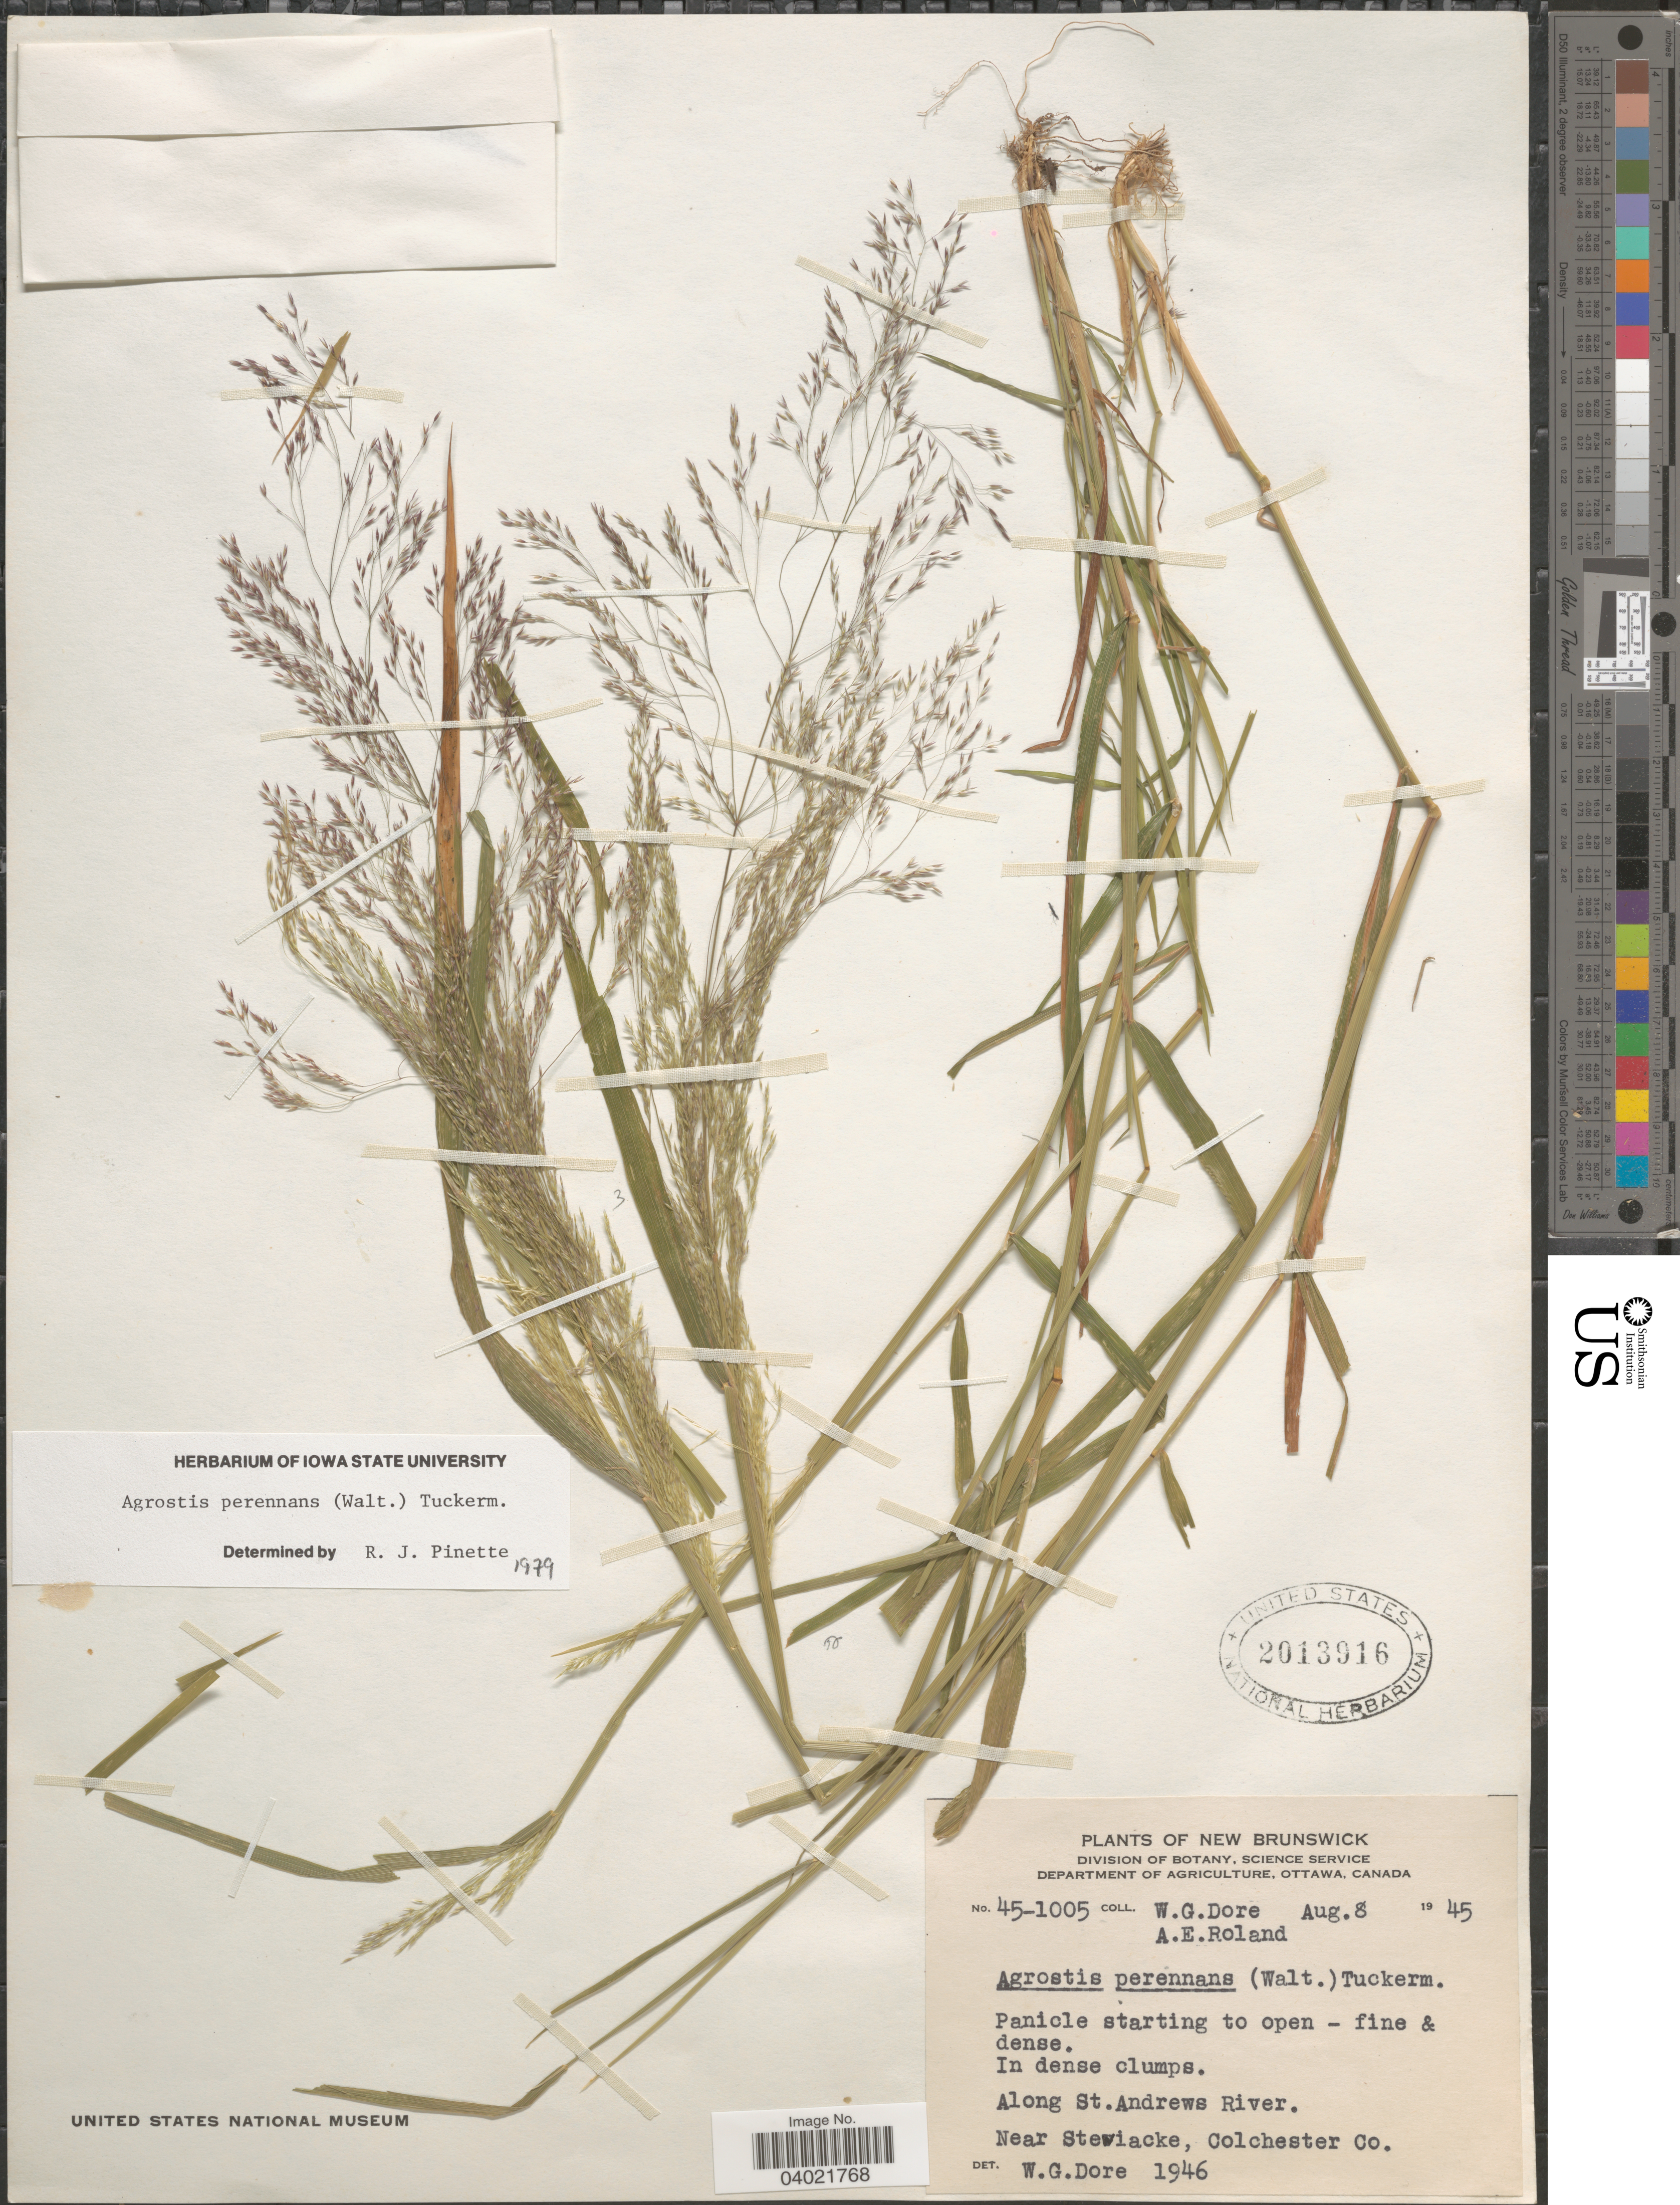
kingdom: Plantae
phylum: Tracheophyta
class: Liliopsida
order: Poales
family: Poaceae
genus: Agrostis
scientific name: Agrostis perennans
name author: (Walter) Tuck.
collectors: W. Dore & E. Roland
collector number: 45-1005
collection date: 1945-08-08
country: Canada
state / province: New Brunswick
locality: Along St. Andrews River. Near Stewiacke, Colchester Co.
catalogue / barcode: US 2013916